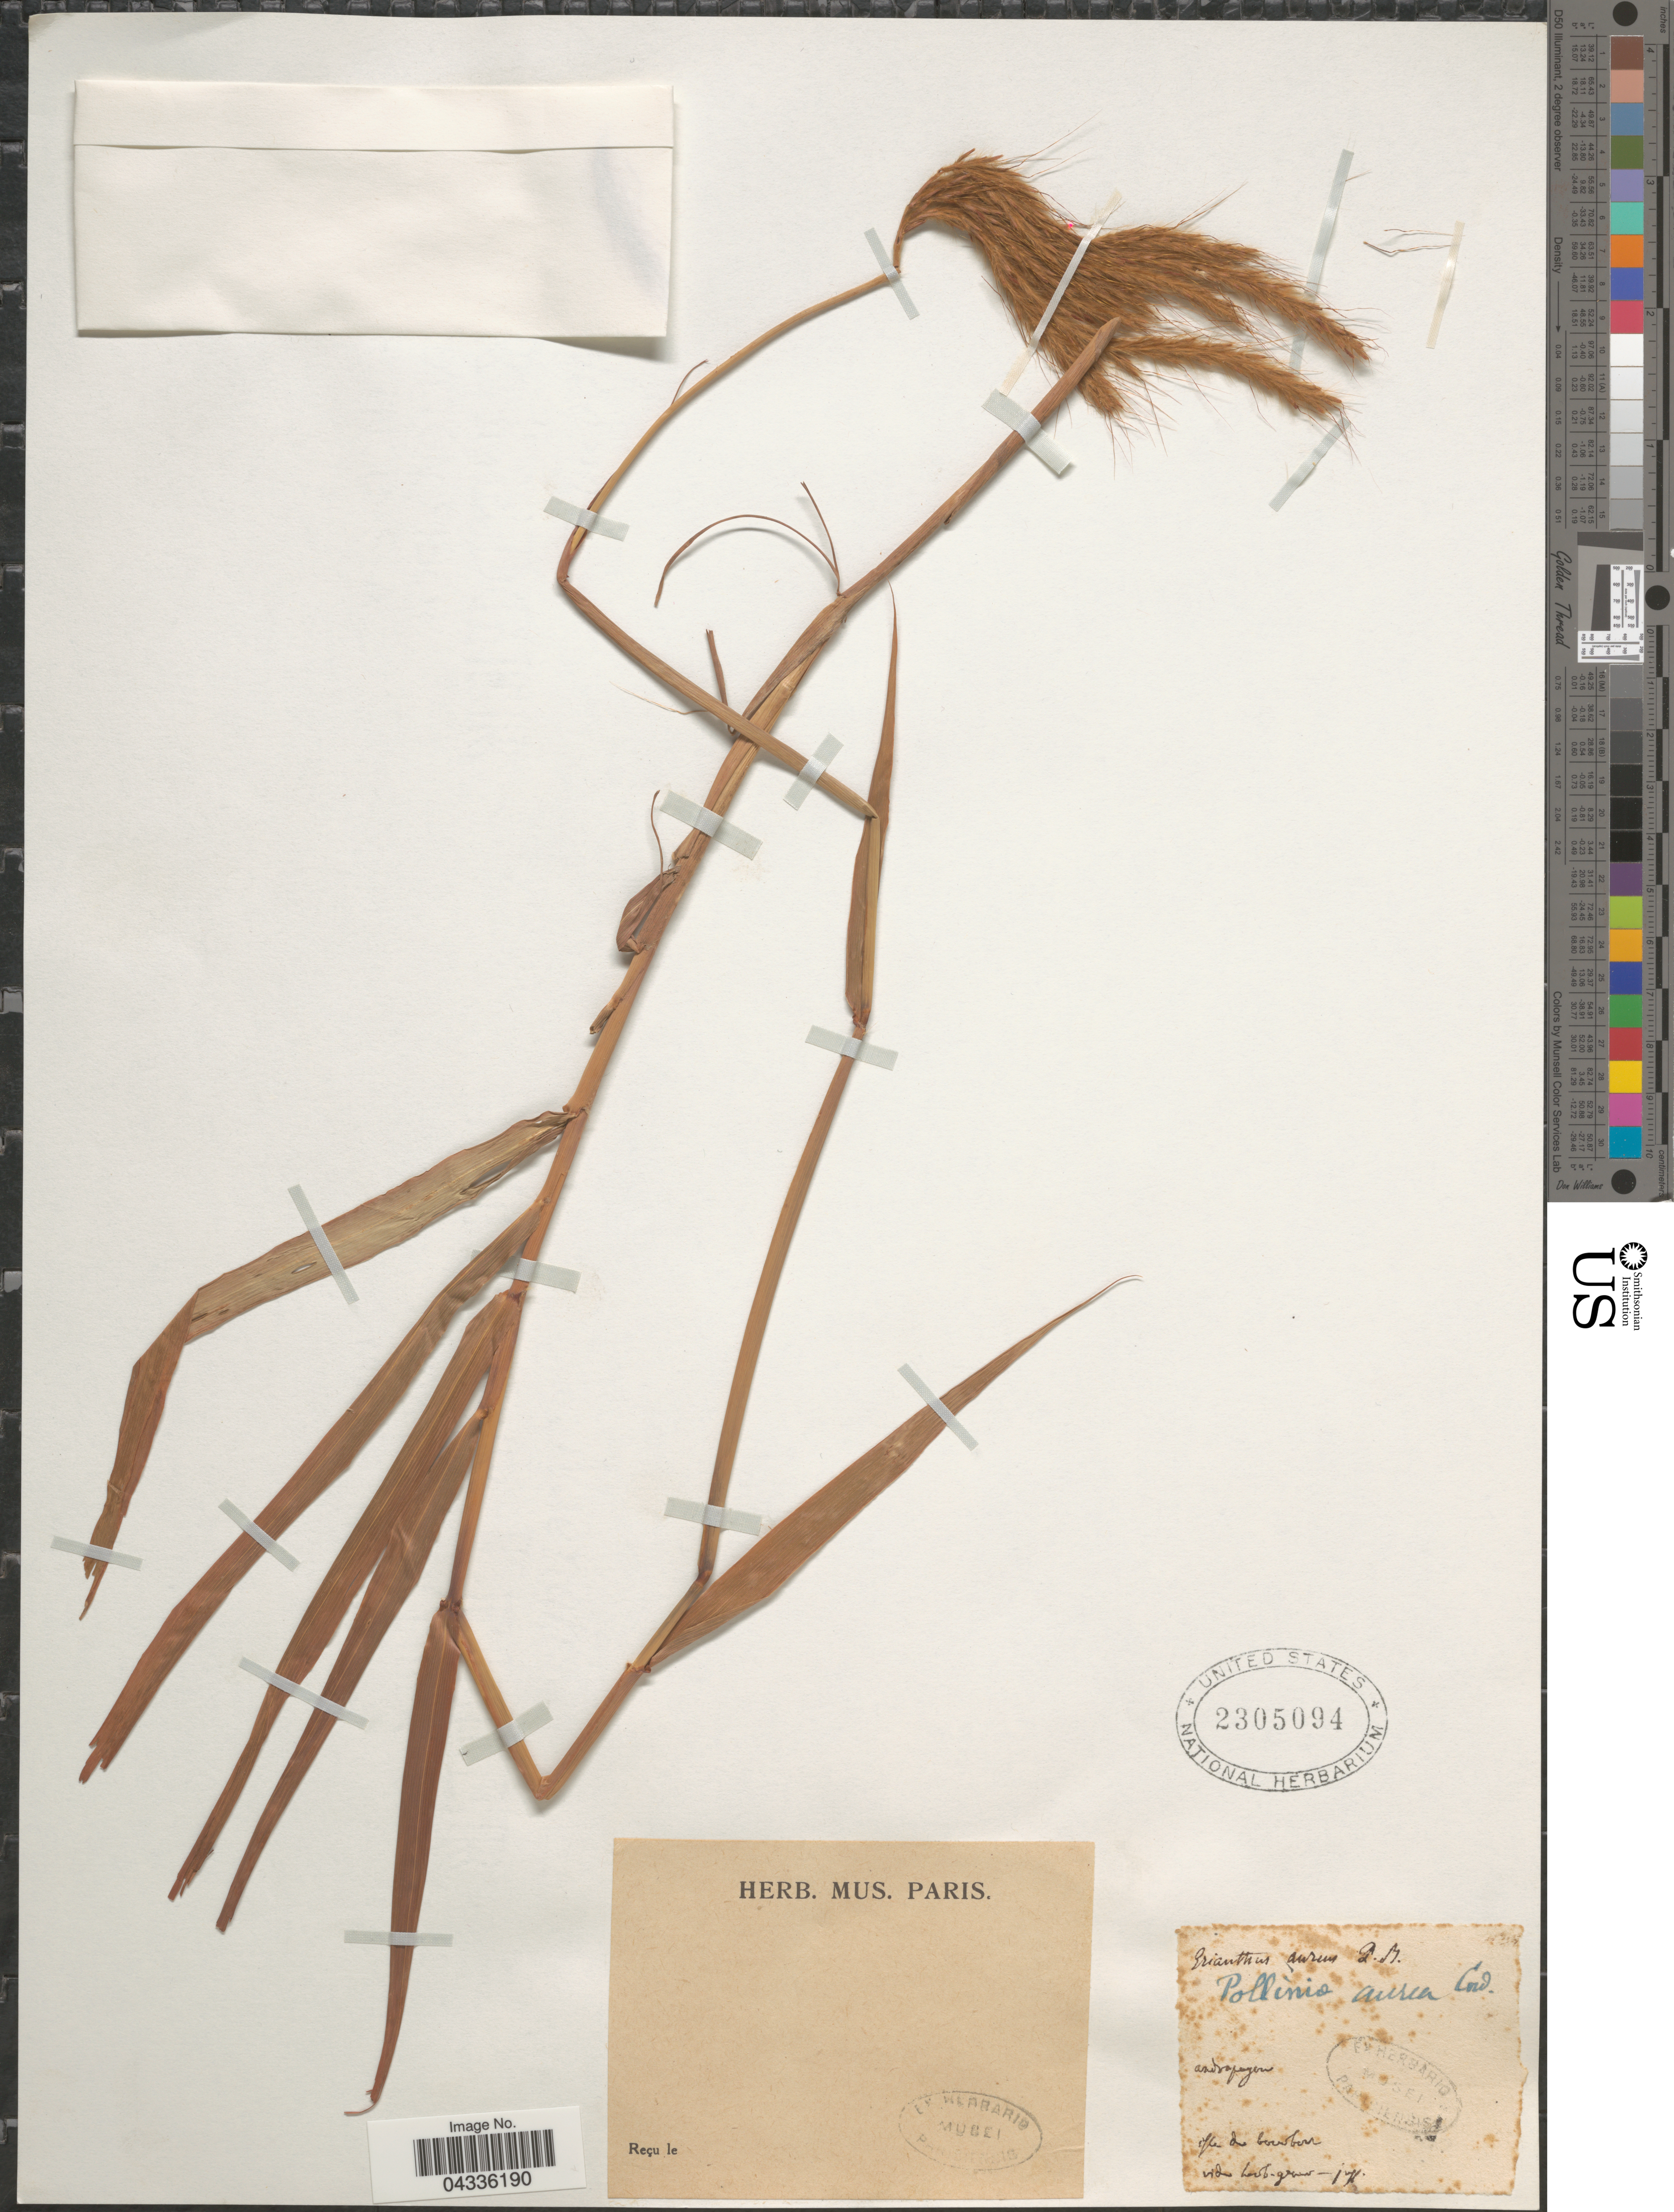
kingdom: Plantae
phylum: Tracheophyta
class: Liliopsida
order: Poales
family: Poaceae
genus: Eulalia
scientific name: Eulalia aurea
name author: (Bory) Kunth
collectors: ex herb. Musei Parisiensis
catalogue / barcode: US 2305094